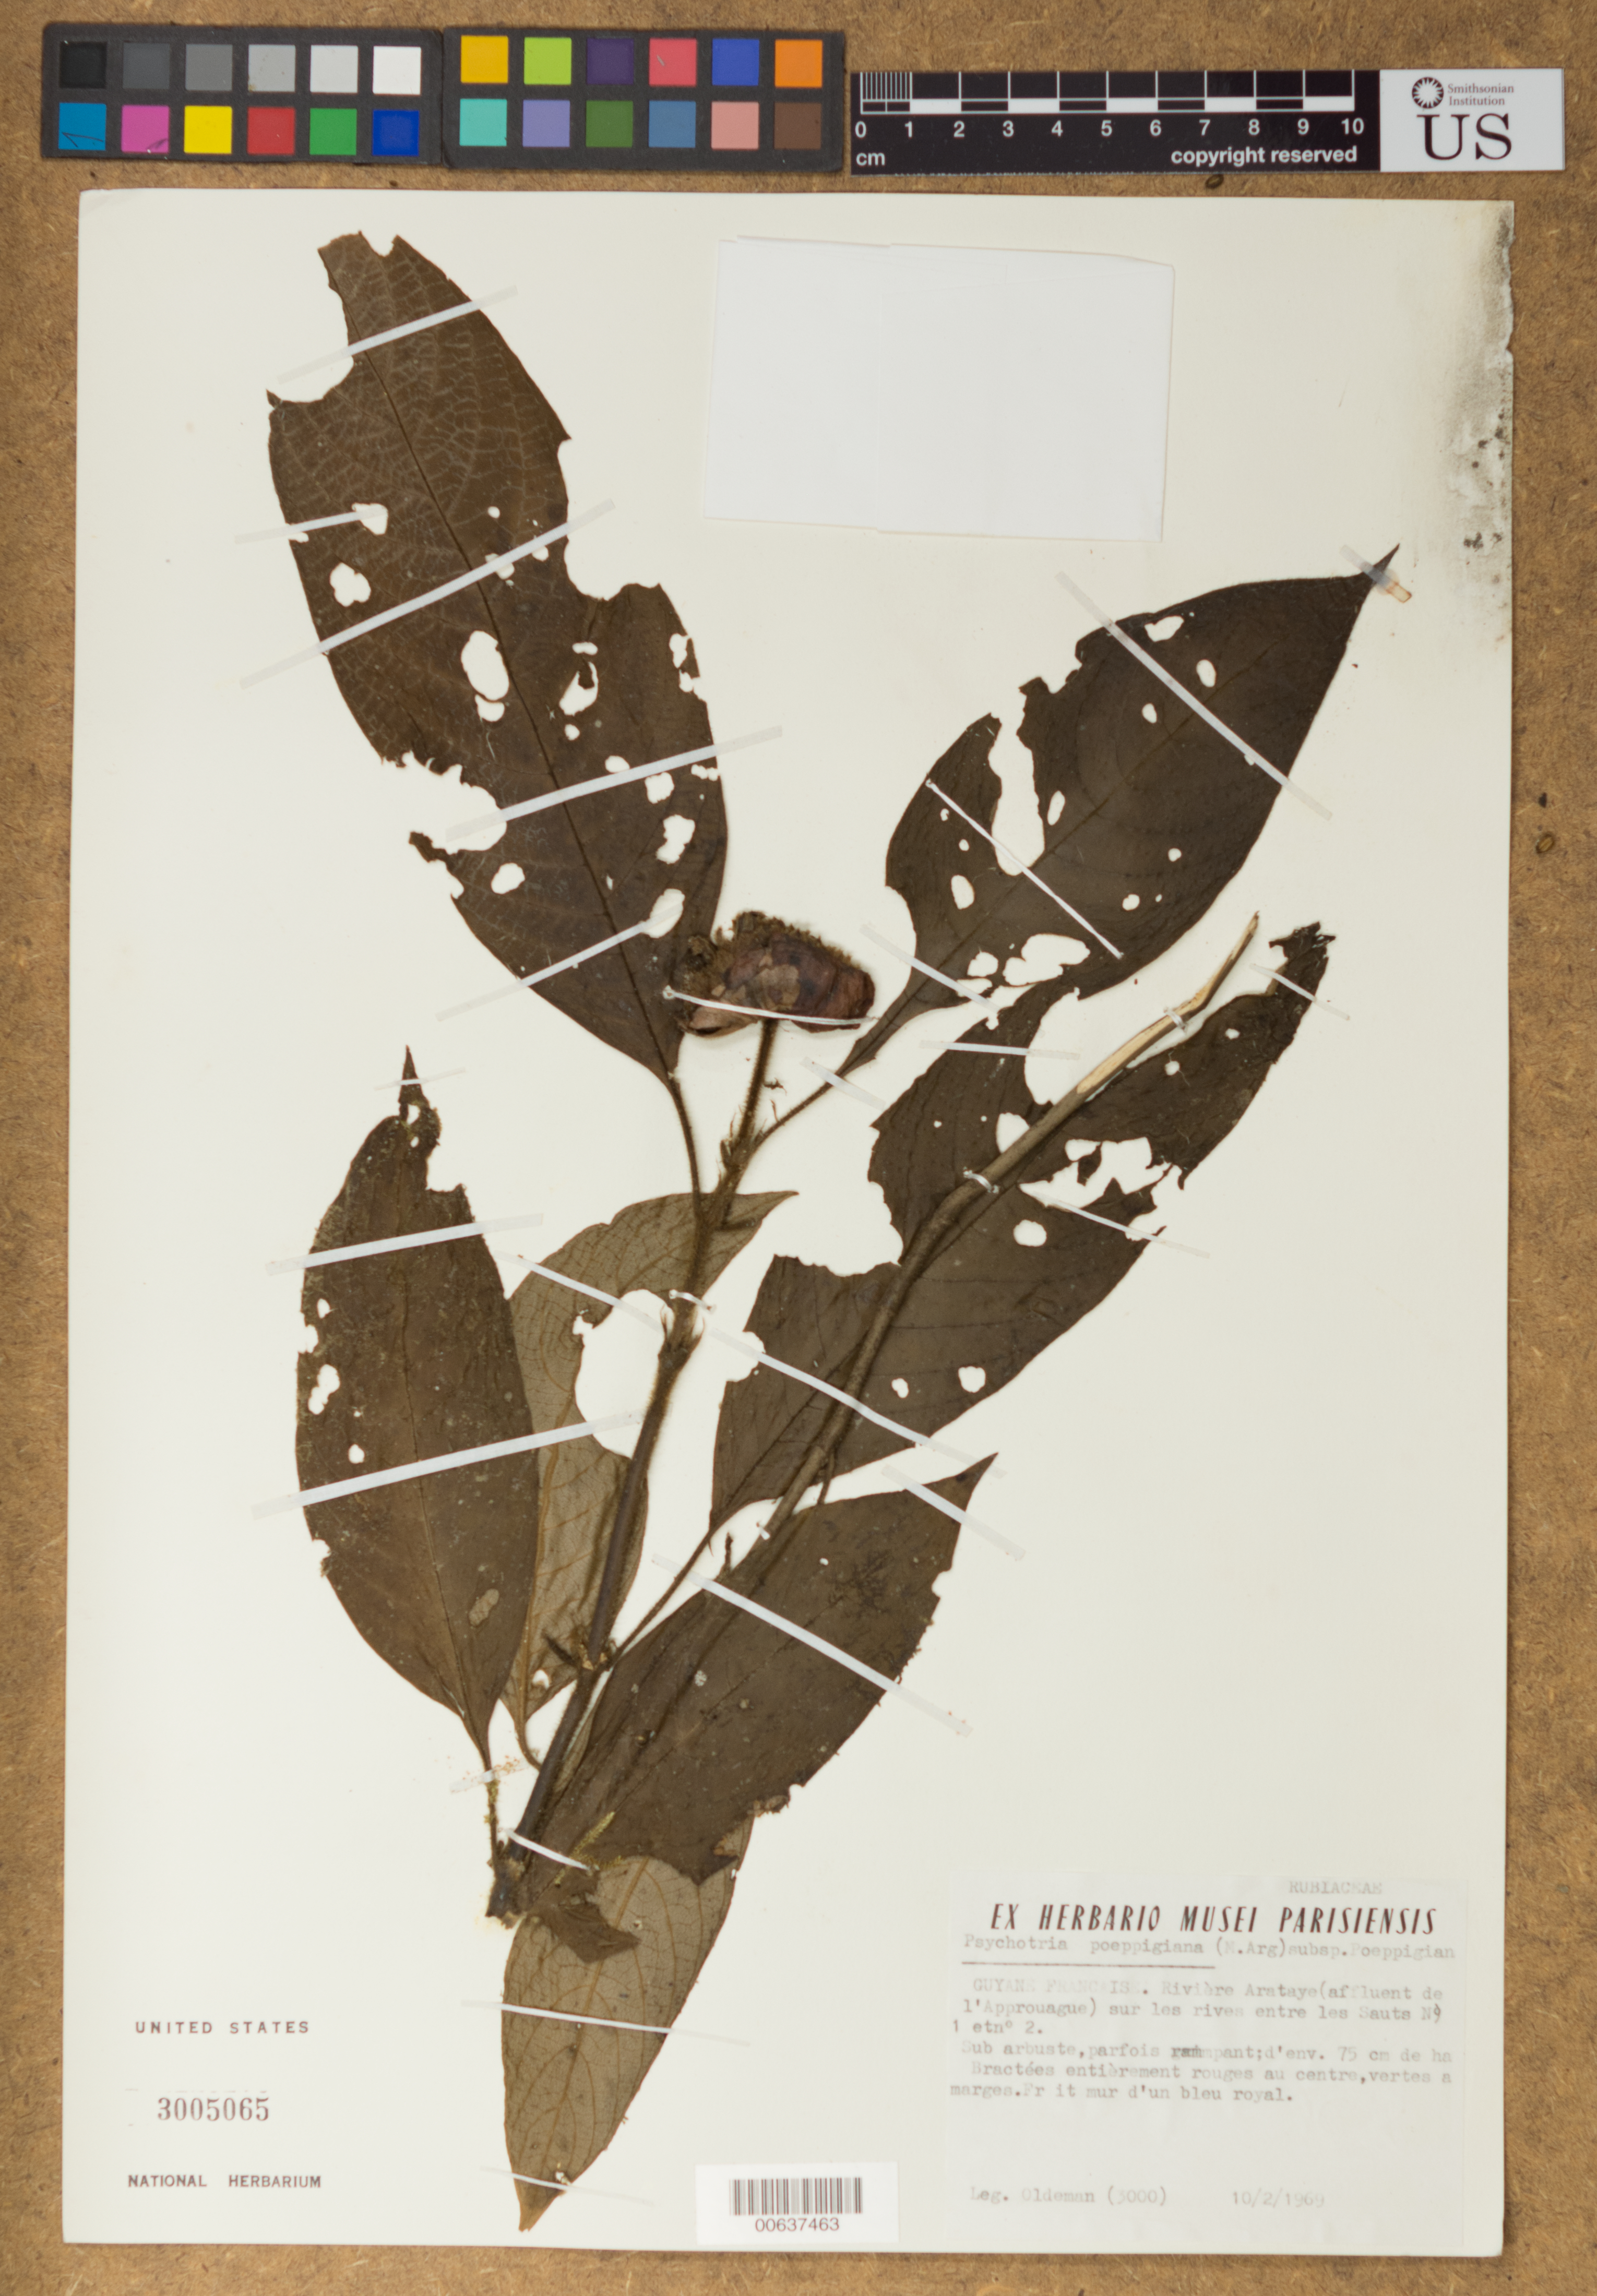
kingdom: Plantae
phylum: Tracheophyta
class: Magnoliopsida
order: Gentianales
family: Rubiaceae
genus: Psychotria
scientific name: Psychotria poeppigiana subsp. poeppigiana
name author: Müll. Arg.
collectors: R. Oldeman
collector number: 3000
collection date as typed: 10-Feb-69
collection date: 1969-02-10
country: French Guiana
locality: Rivière Arataye (affluent de l'Approuague), sur les rives entre les Sauts no. 1 & 2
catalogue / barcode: US 3005065